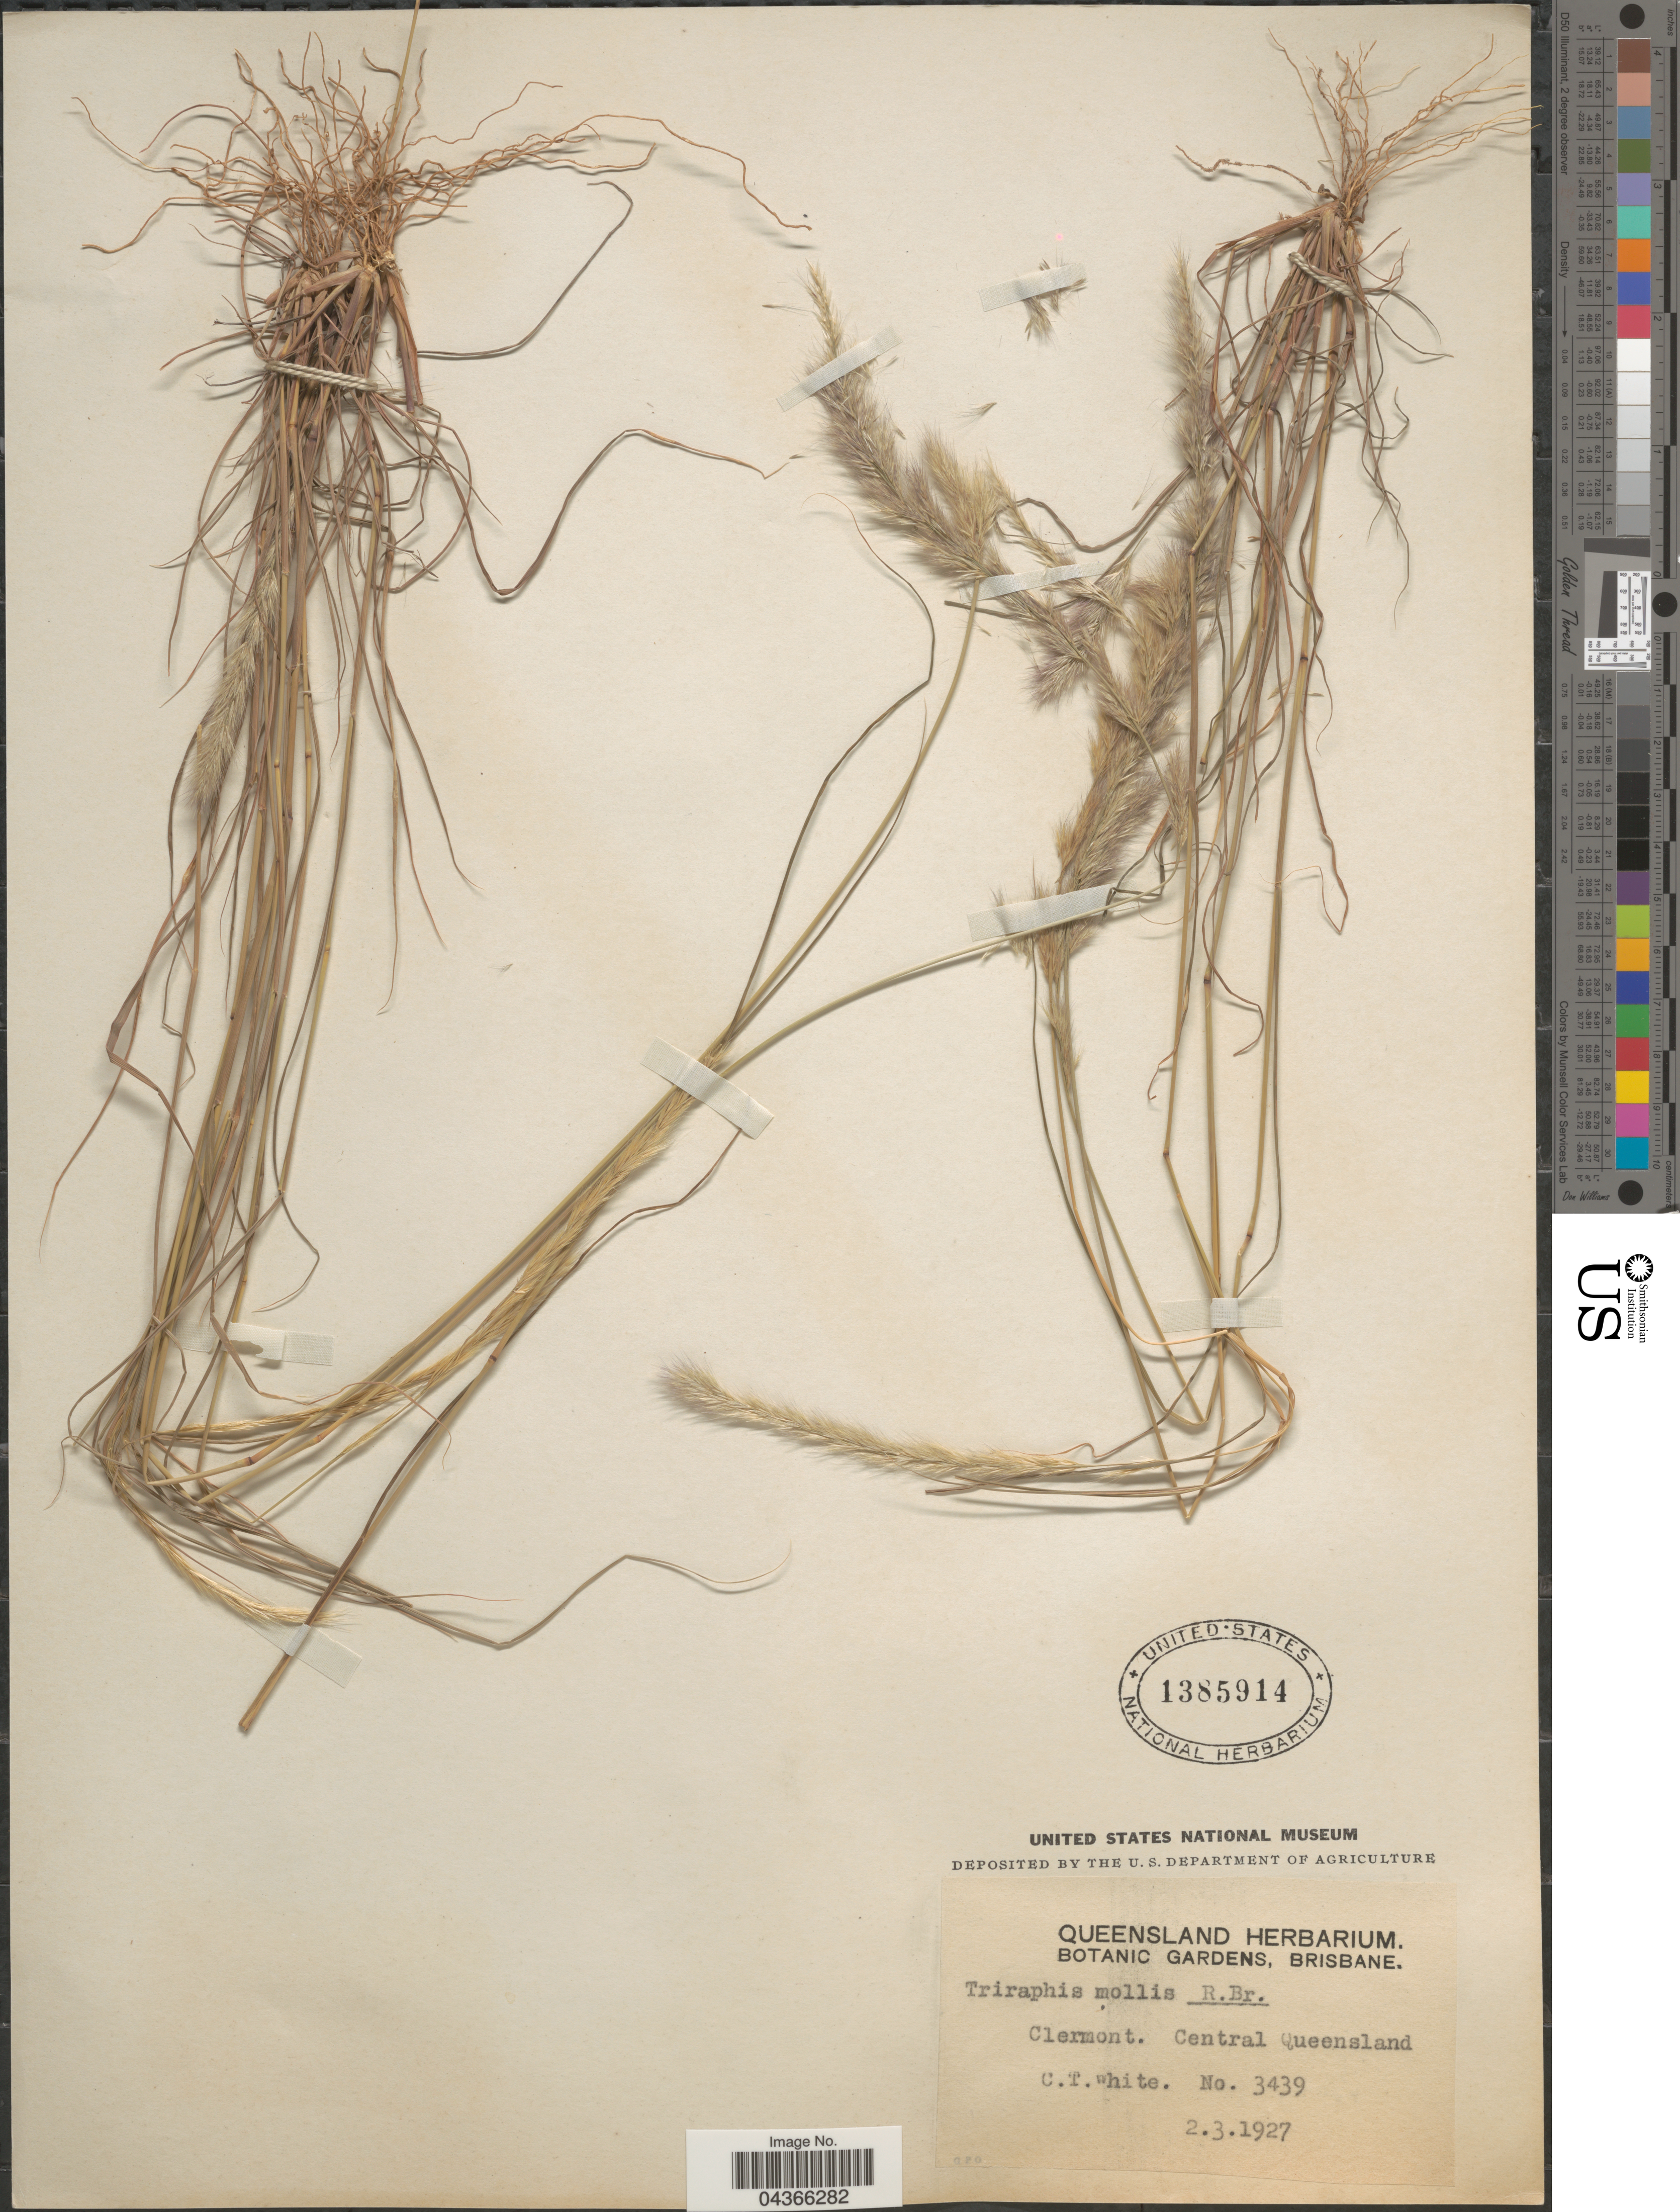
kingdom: Plantae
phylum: Tracheophyta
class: Liliopsida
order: Poales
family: Poaceae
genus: Triraphis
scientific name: Triraphis mollis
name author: R. Br.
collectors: C. T. White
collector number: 3439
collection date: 1927-03-02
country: Australia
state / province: Queensland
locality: Clermont. Central Queensland.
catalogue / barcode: US 1385914